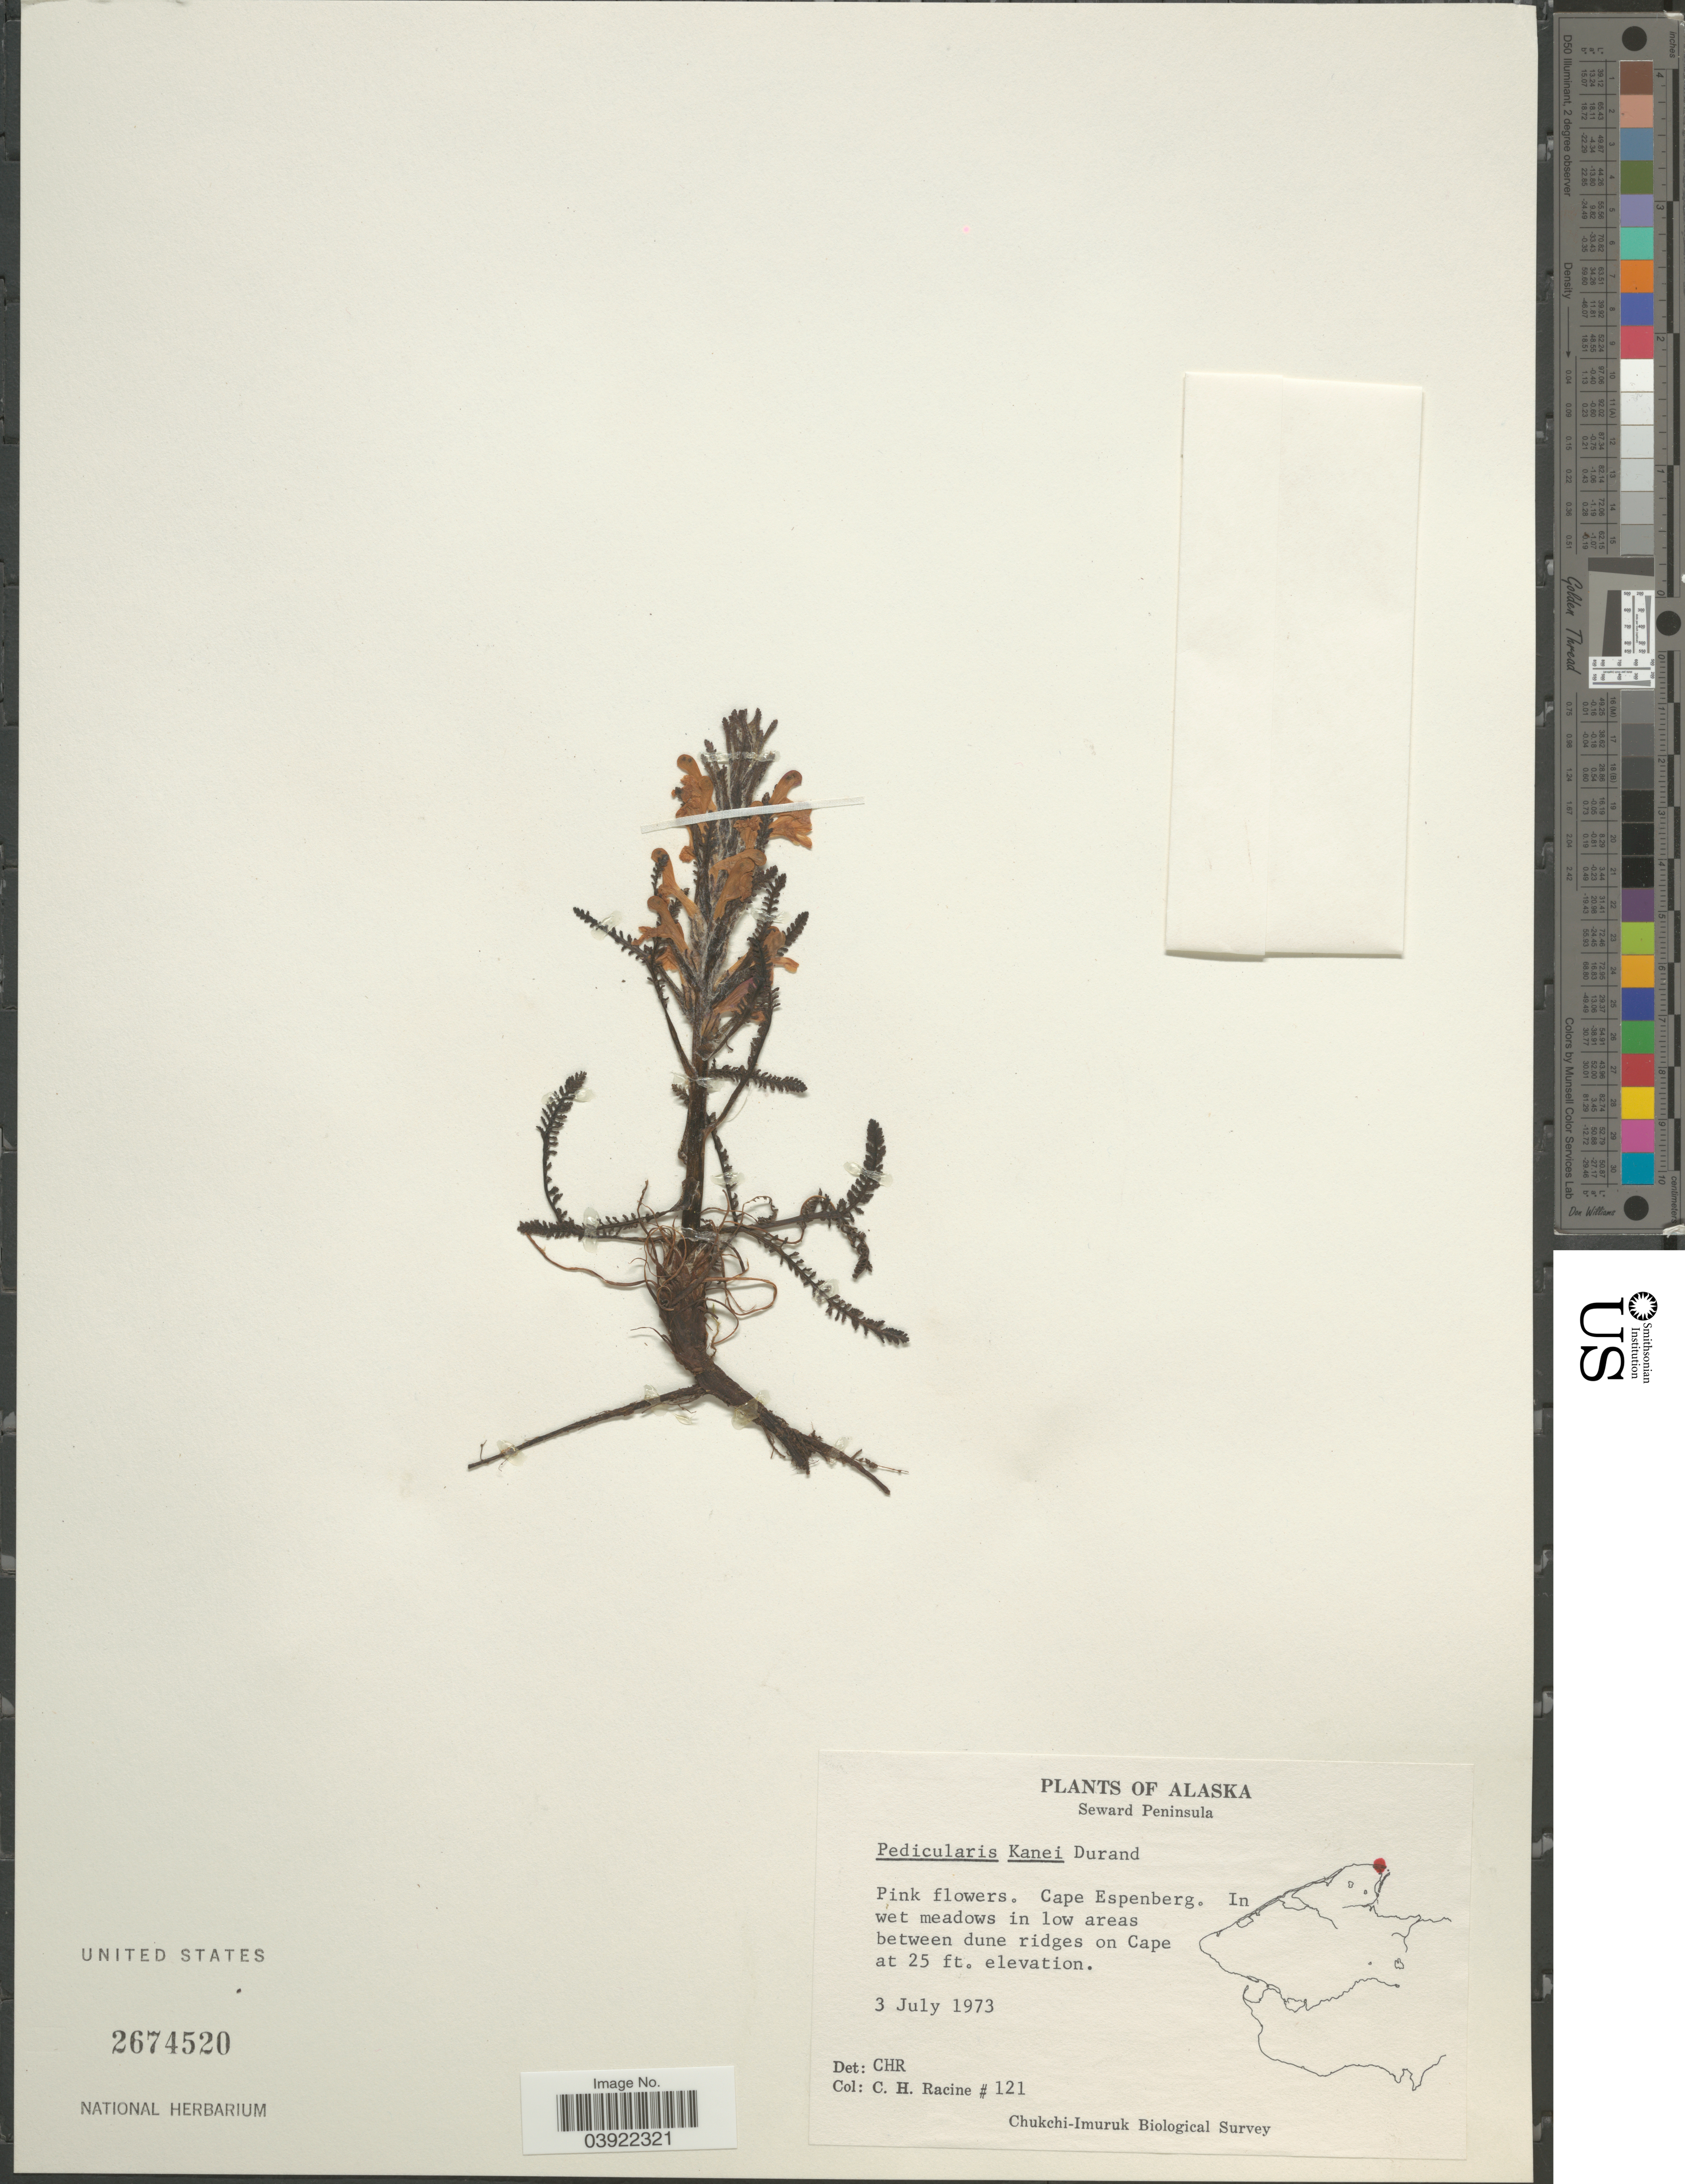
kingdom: Plantae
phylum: Tracheophyta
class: Magnoliopsida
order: Lamiales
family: Orobanchaceae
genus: Pedicularis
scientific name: Pedicularis kanei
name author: Durand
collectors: C. Racine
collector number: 121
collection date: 1973-07-03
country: United States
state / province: Alaska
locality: Seward Peninsula. Cape Espenberg. In wet meadows in low areas between dune ridges on Cape.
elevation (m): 8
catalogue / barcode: US 2674520